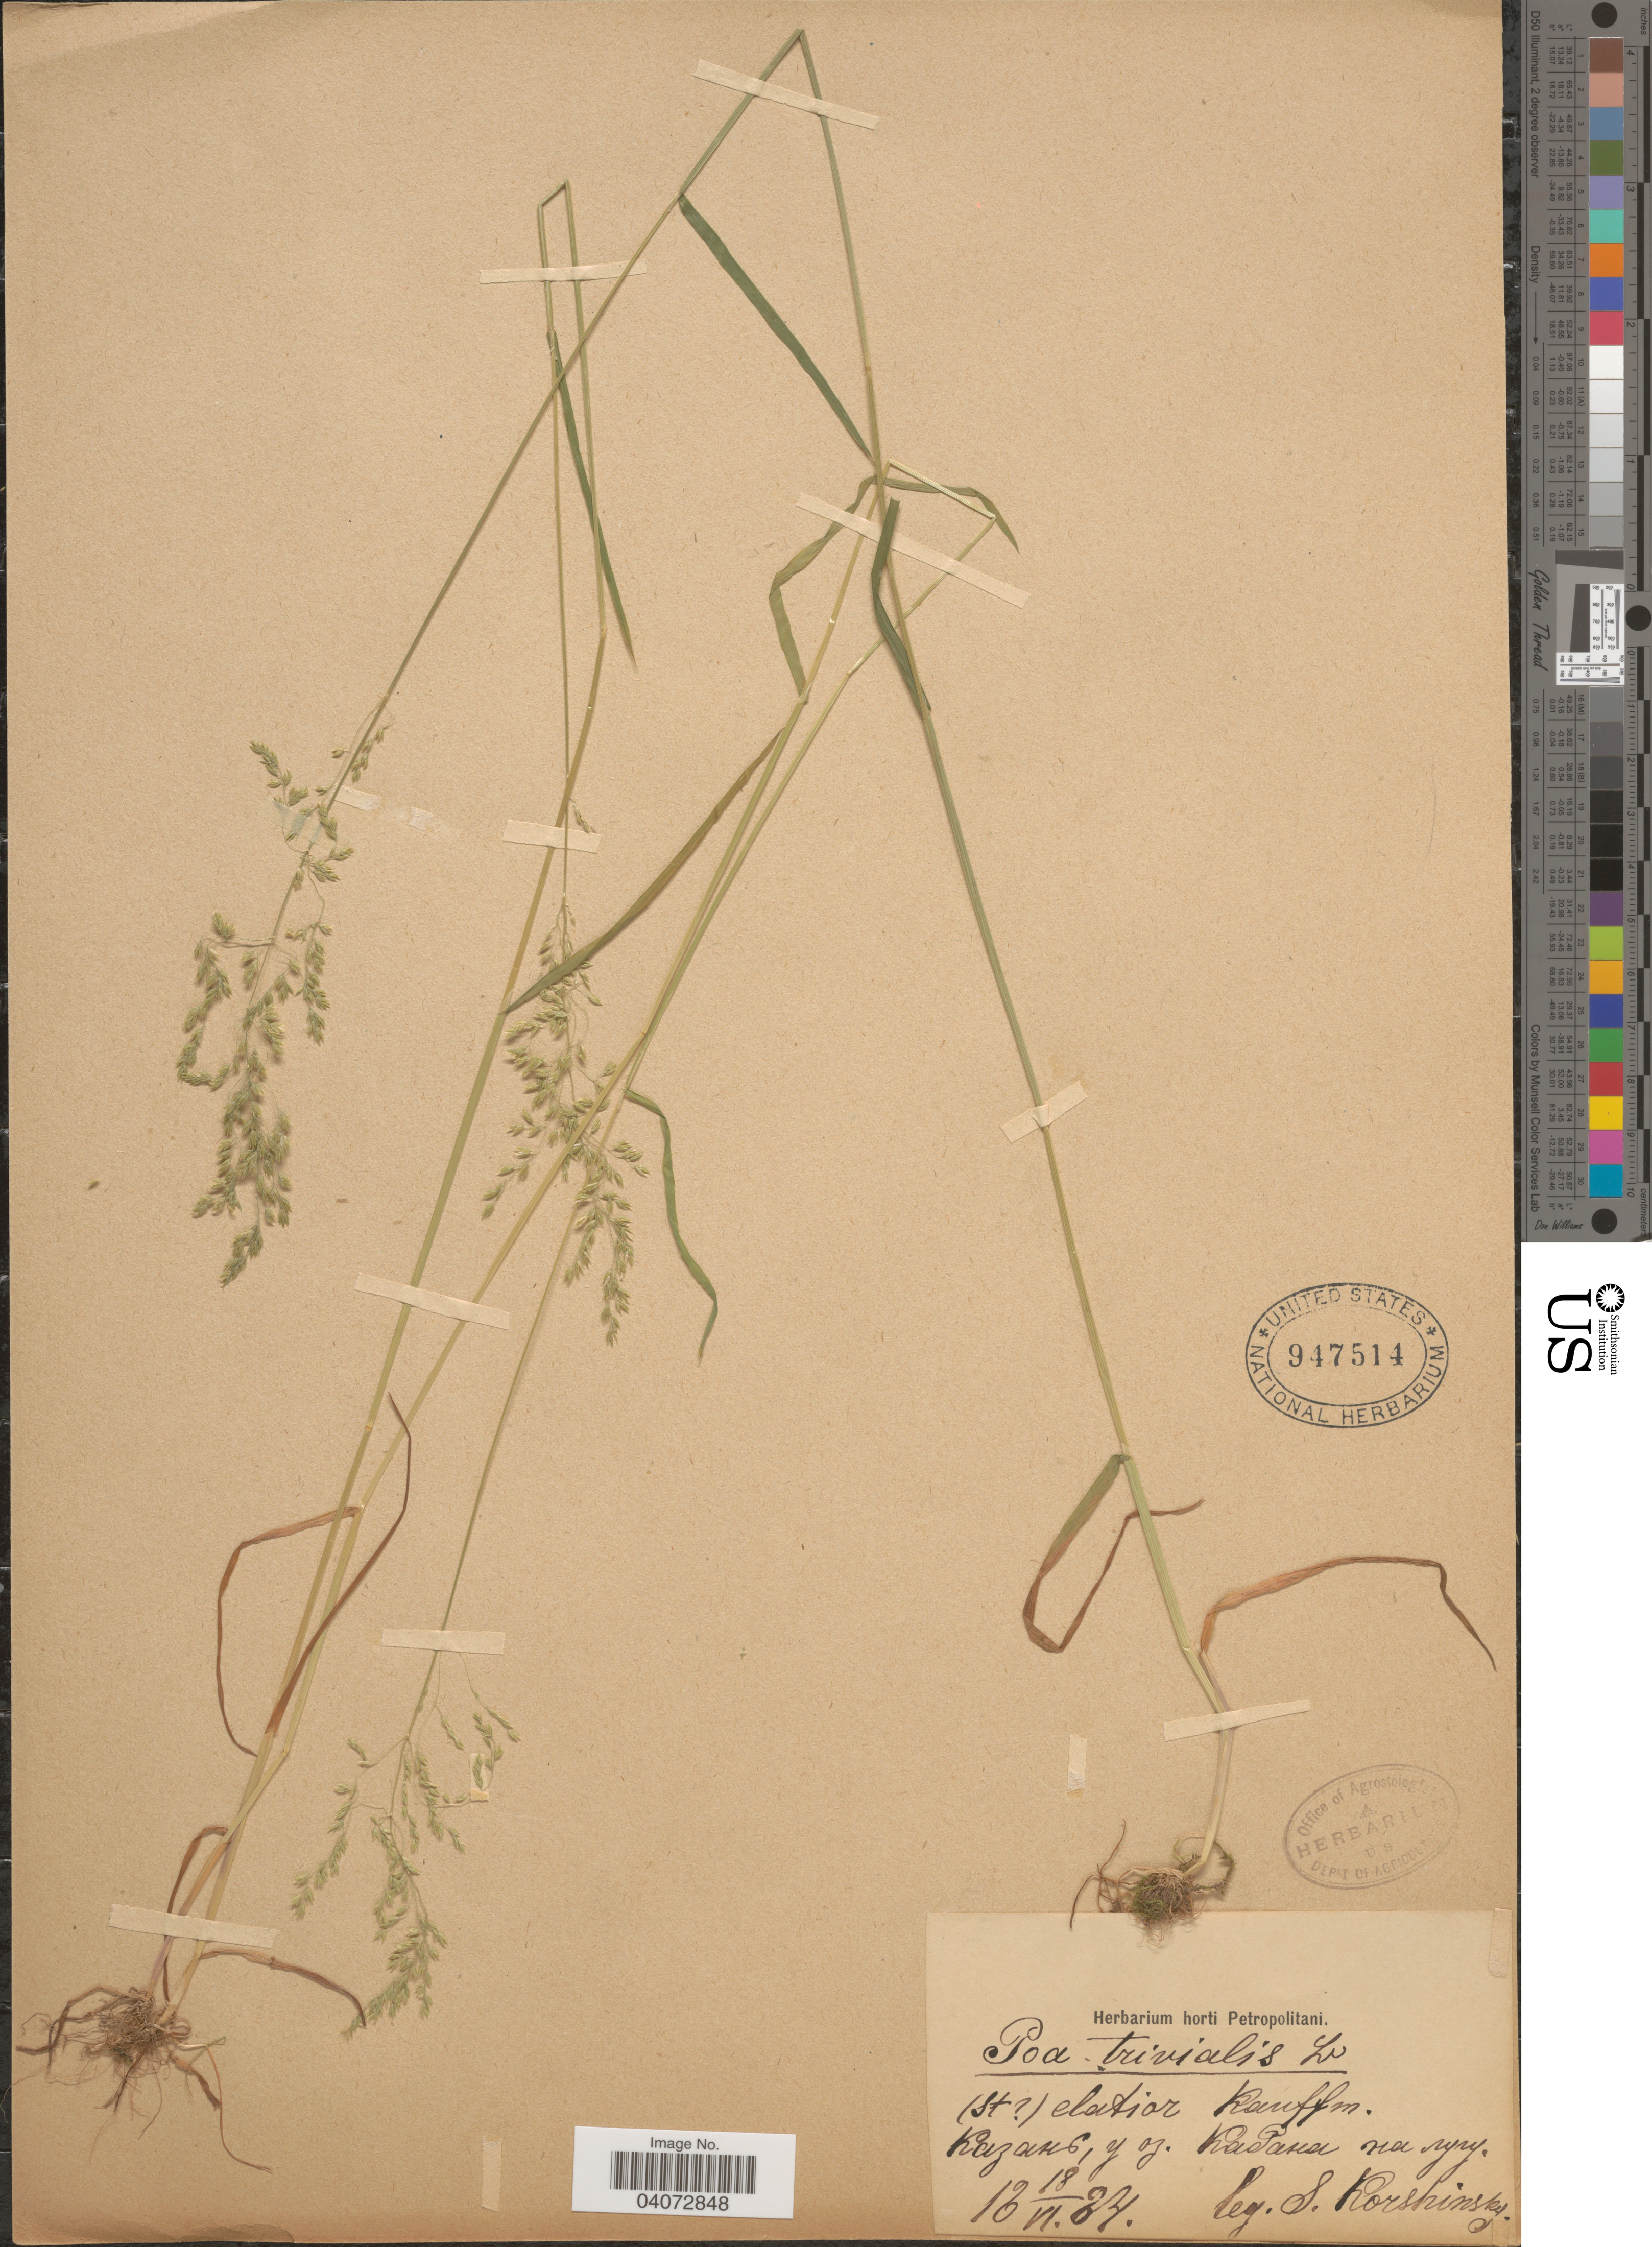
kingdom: Plantae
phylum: Tracheophyta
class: Liliopsida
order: Poales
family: Poaceae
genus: Poa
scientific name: Poa trivialis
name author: L.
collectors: S. I. Korshinsky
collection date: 1884-06-18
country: Russian Federation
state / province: Tatarstan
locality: Kazan, near lake Kaban.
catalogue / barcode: US 947514